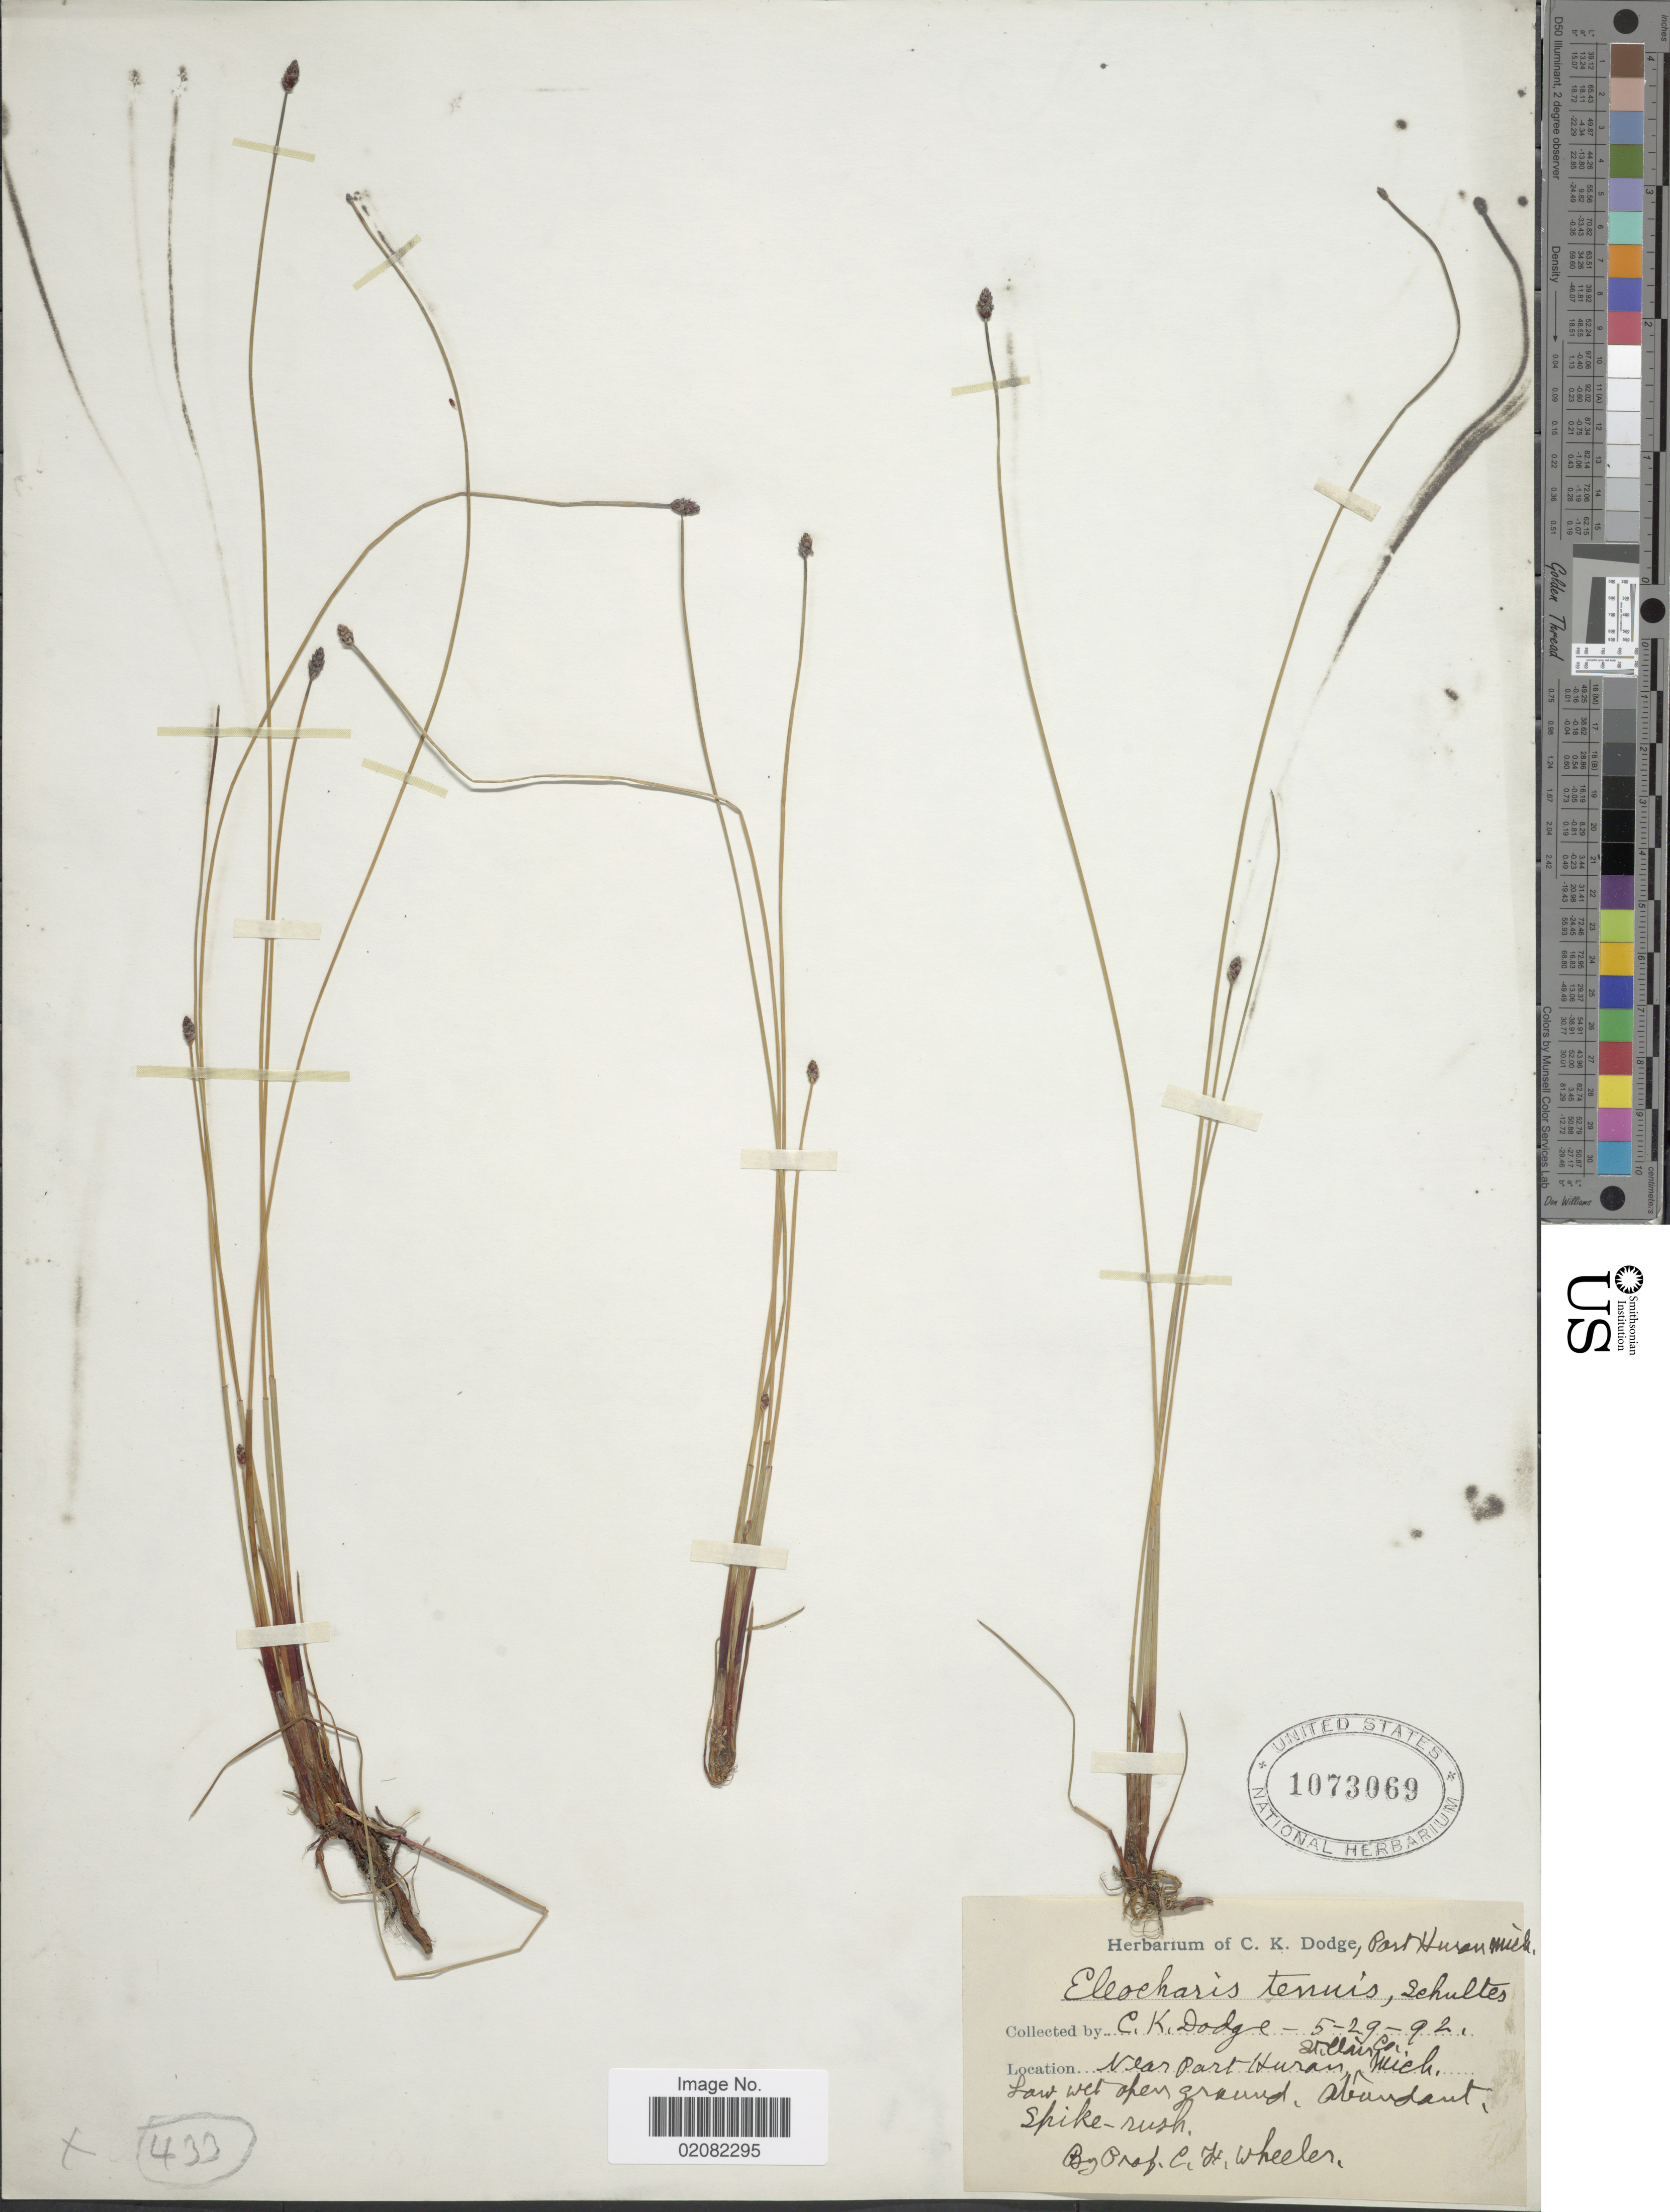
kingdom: Plantae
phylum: Tracheophyta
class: Liliopsida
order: Poales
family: Cyperaceae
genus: Eleocharis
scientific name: Eleocharis elliptica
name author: Kunth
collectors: C. Dodge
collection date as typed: Transcribed d/m/y: 29/5/92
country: United States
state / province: Michigan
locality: Port Huran, Mich., Near Port Huran, Mich., St. Claire Co.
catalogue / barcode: US 1073069